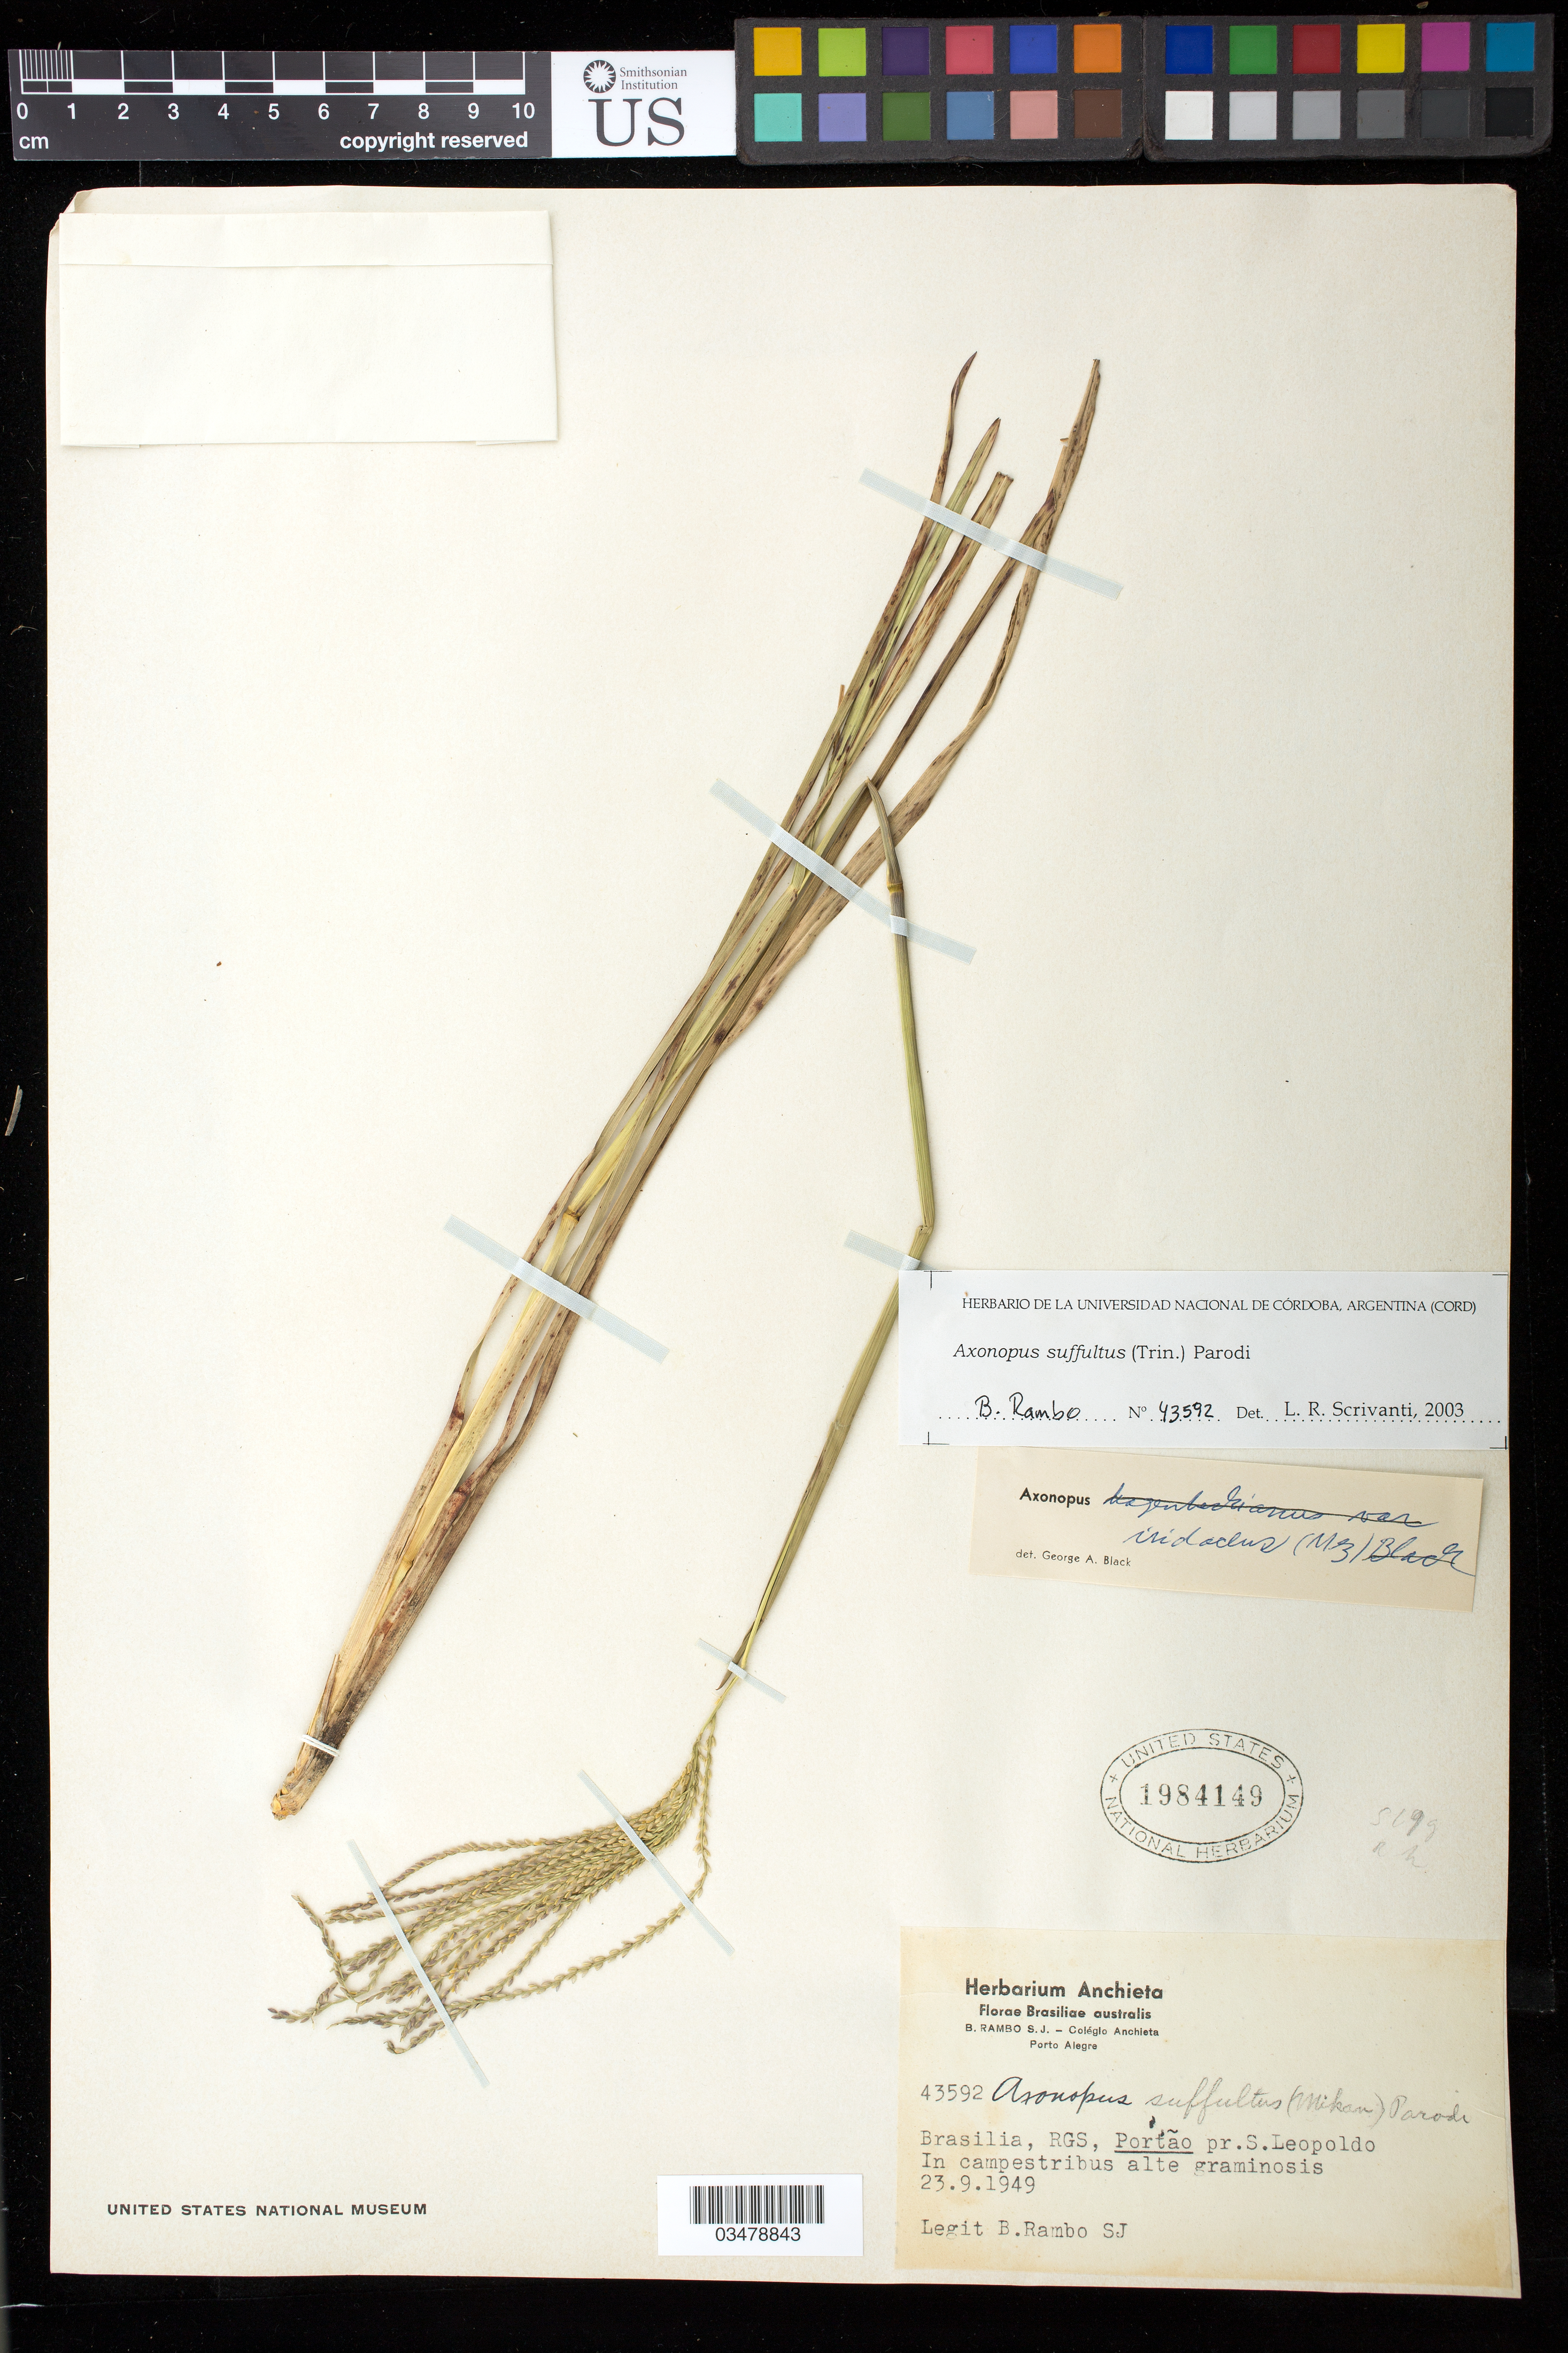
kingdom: Plantae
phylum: Tracheophyta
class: Liliopsida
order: Poales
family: Poaceae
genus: Axonopus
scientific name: Axonopus suffultus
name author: (Nees) Kuhlm.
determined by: Scrivanti, L. R.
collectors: B. Rambo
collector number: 43592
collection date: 1949-09-23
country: Brazil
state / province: Rio Grande do Sul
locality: Portao P.S.Leopoldo.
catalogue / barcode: US 1984149